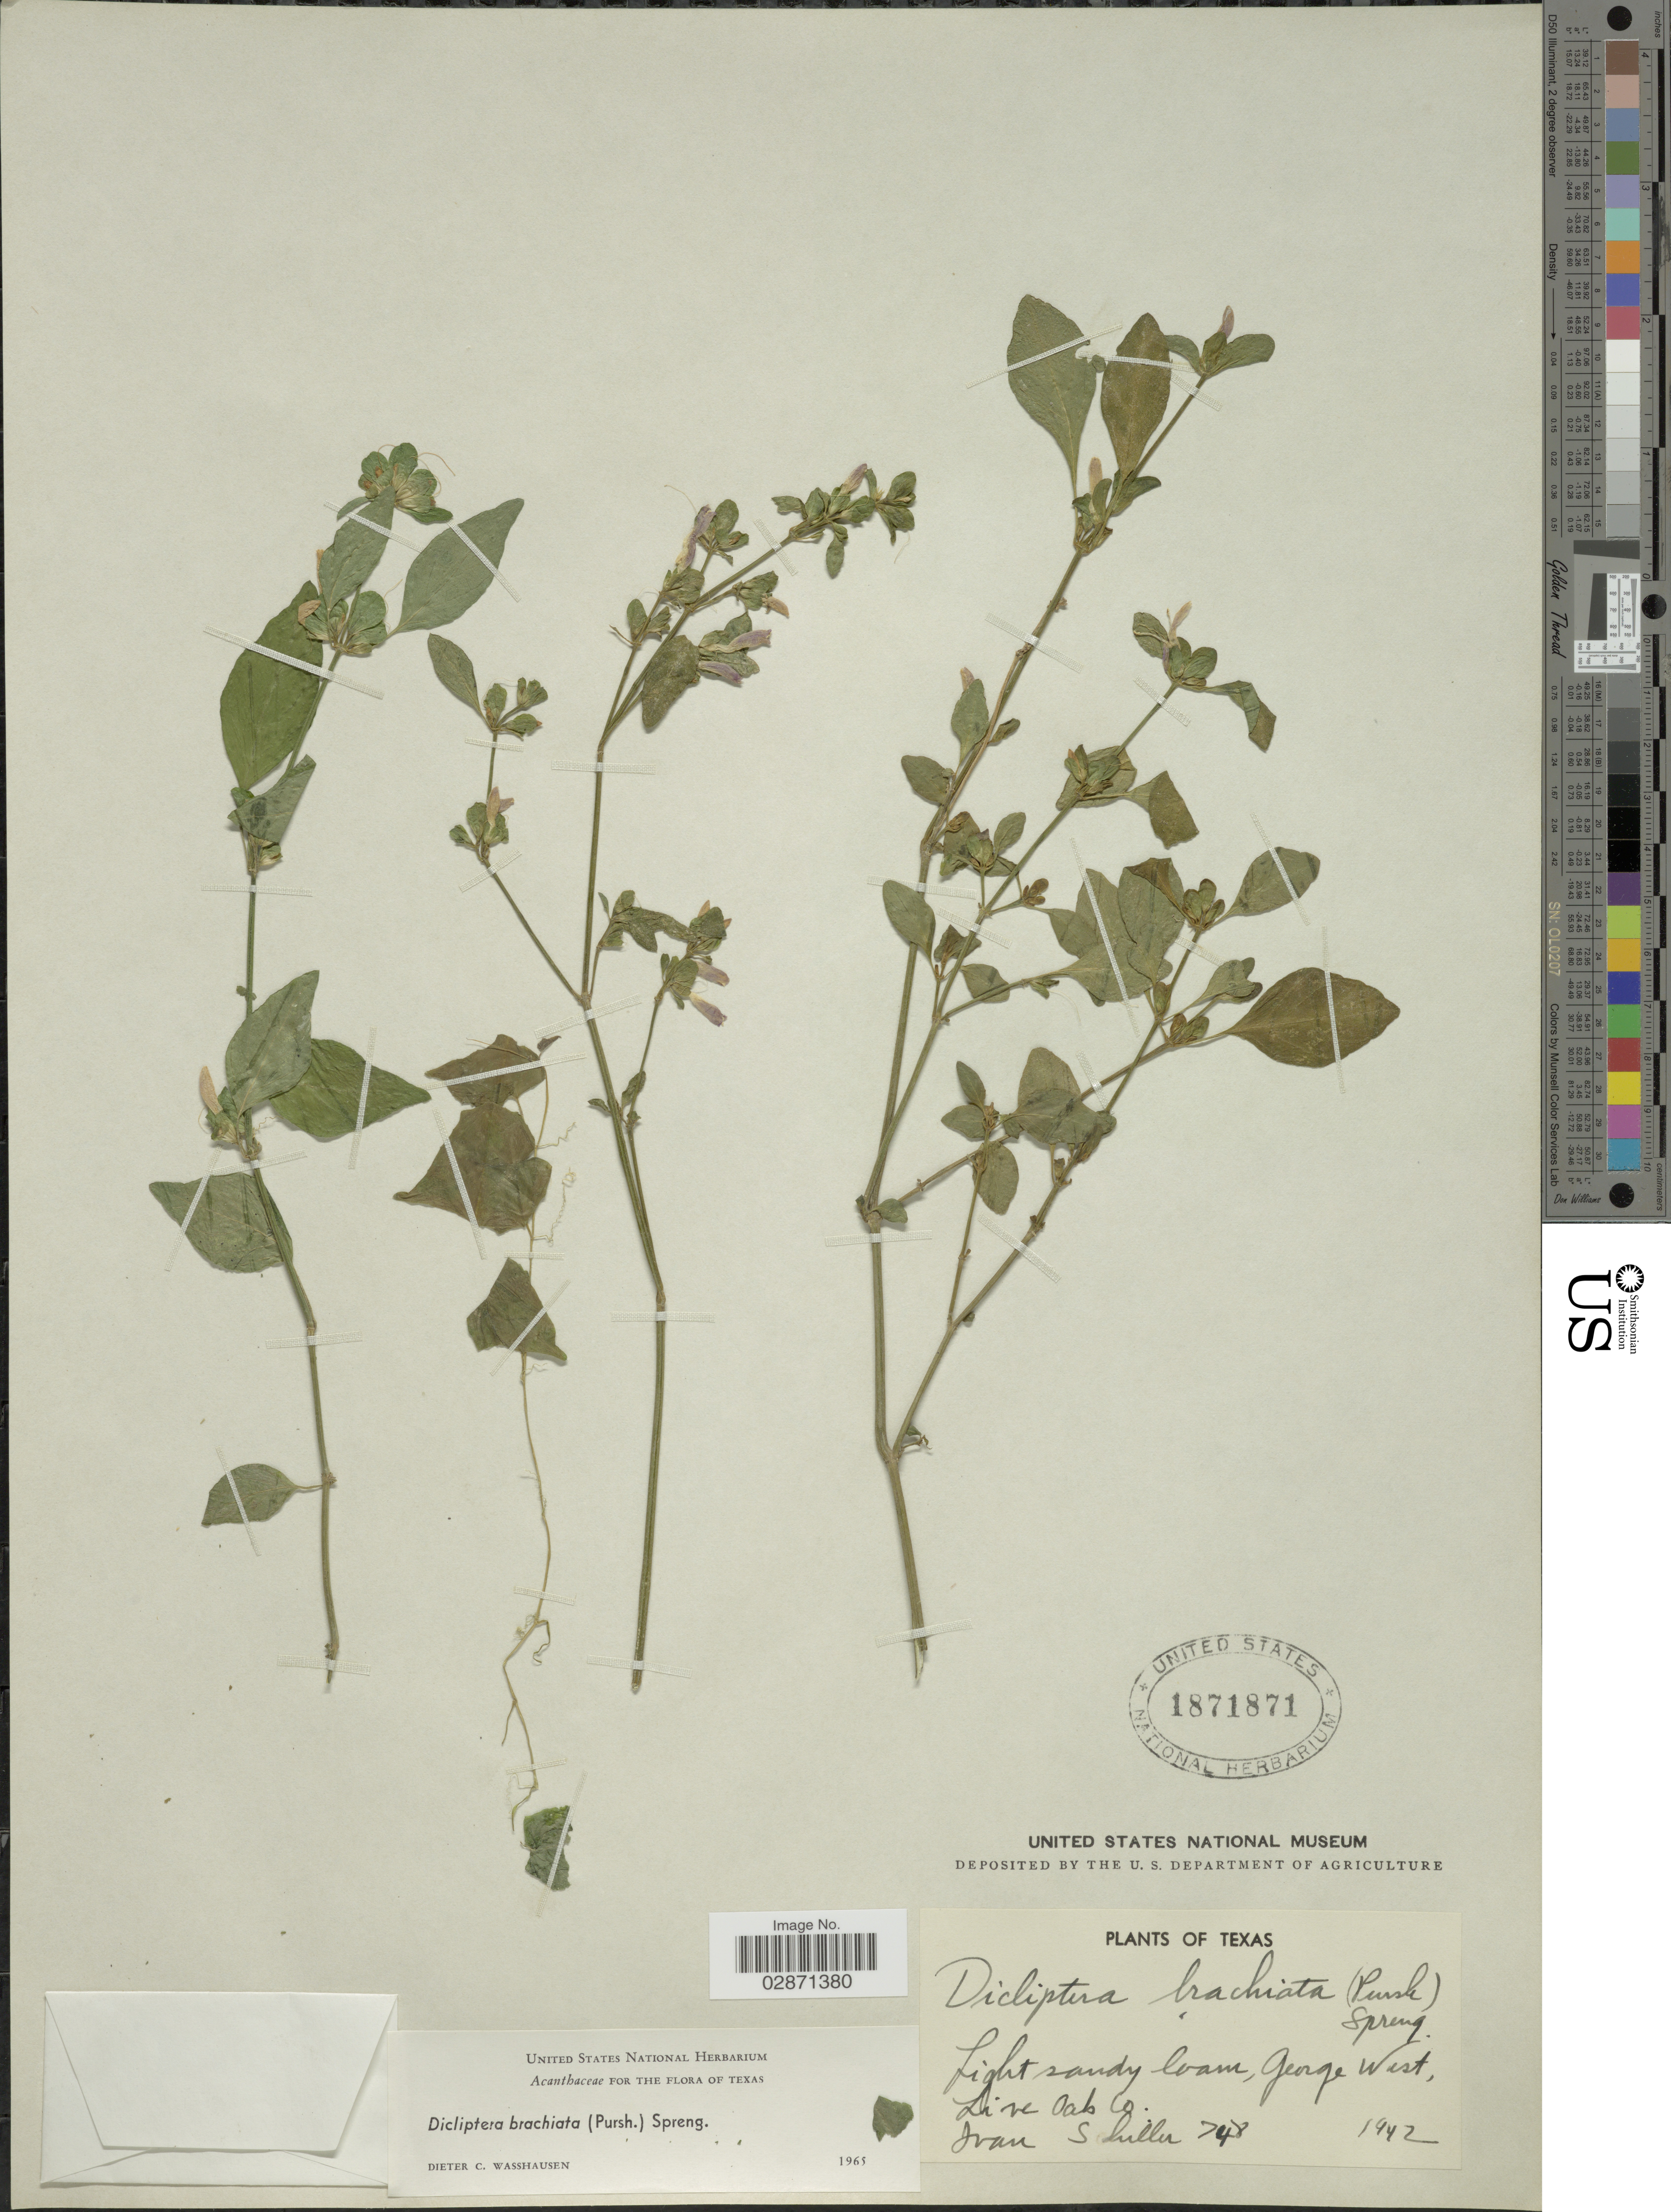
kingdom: Plantae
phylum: Tracheophyta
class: Magnoliopsida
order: Lamiales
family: Acanthaceae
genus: Dicliptera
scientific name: Dicliptera brachiata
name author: (Pursh) Spreng.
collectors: I. Shiller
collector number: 748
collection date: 1942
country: United States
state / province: Texas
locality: George West, Live Oak Co.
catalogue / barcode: US 1871871